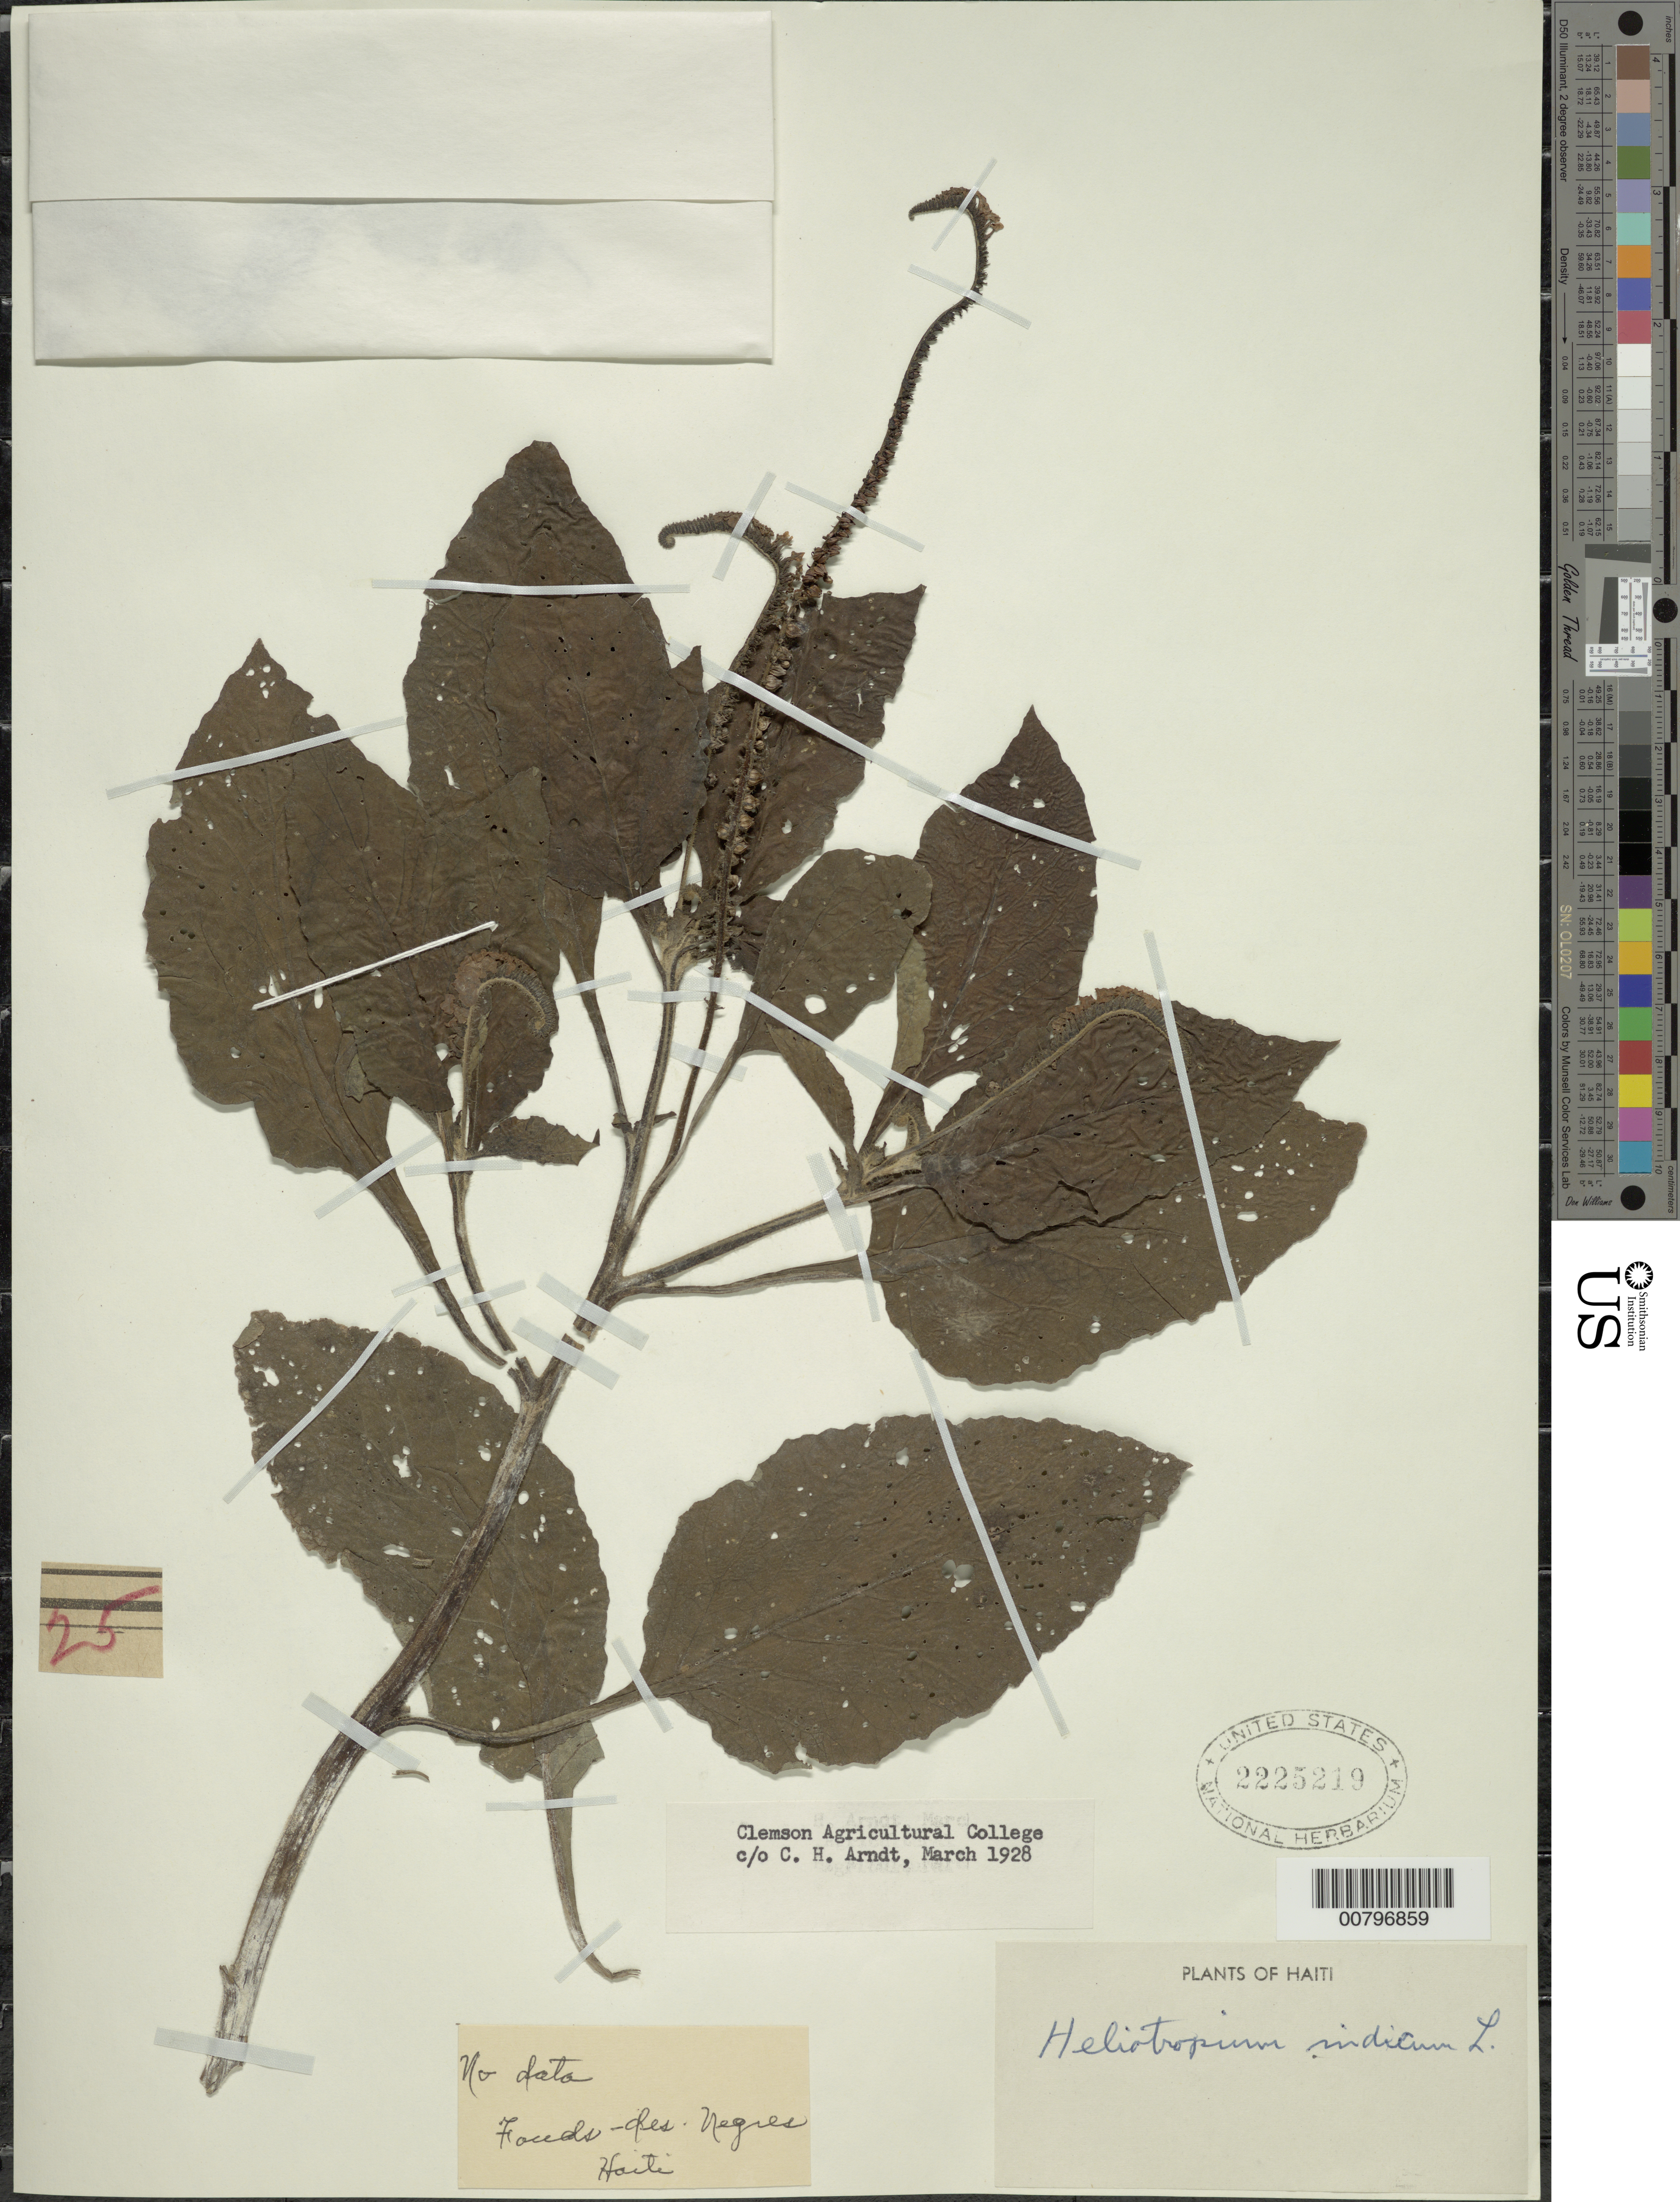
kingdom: Plantae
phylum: Tracheophyta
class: Magnoliopsida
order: Boraginales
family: Heliotropiaceae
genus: Heliotropium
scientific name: Heliotropium indicum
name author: L.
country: Haiti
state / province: Sud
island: Hispaniola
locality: Fond des Negres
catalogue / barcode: US 2225219